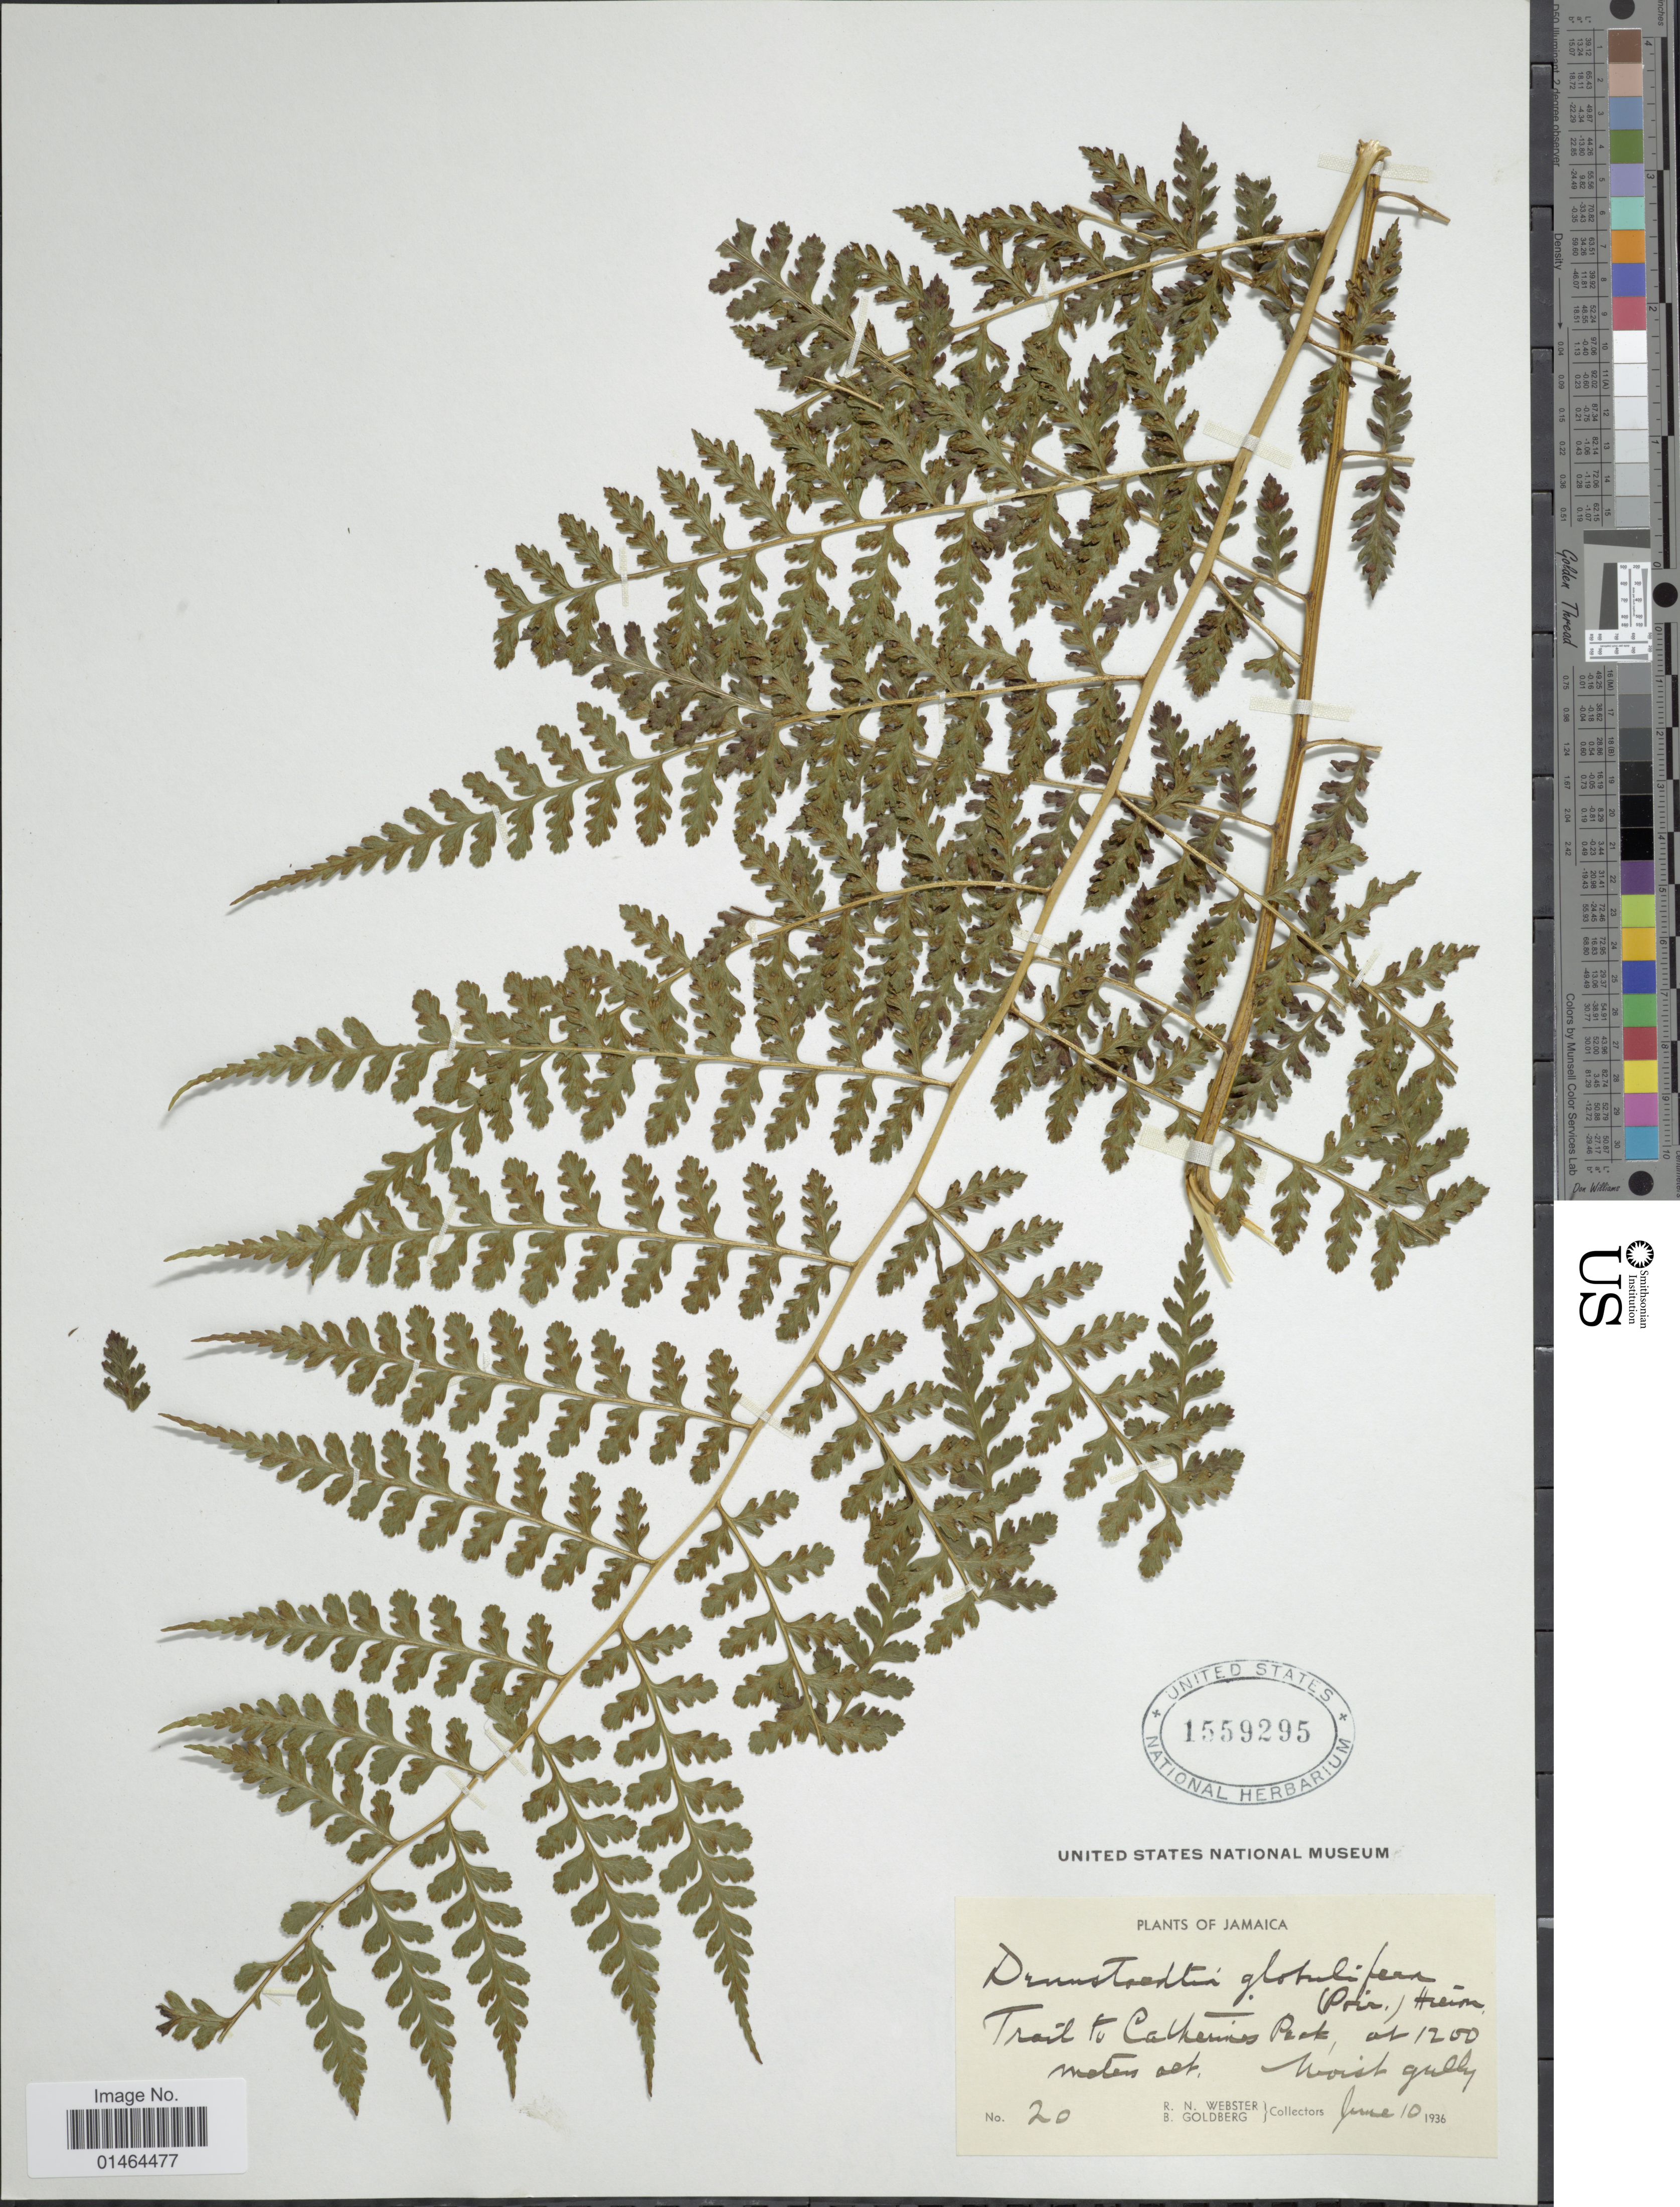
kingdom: Plantae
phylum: Tracheophyta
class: Polypodiopsida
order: Polypodiales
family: Dennstaedtiaceae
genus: Dennstaedtia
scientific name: Dennstaedtia globulifera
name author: (Poir.) Hieron.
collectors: R. N. Webster & B. Goldberg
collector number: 20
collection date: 1936-06-10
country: Jamaica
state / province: Saint Catherine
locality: Trail to Catherine's Peak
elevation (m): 1200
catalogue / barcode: US 1559295